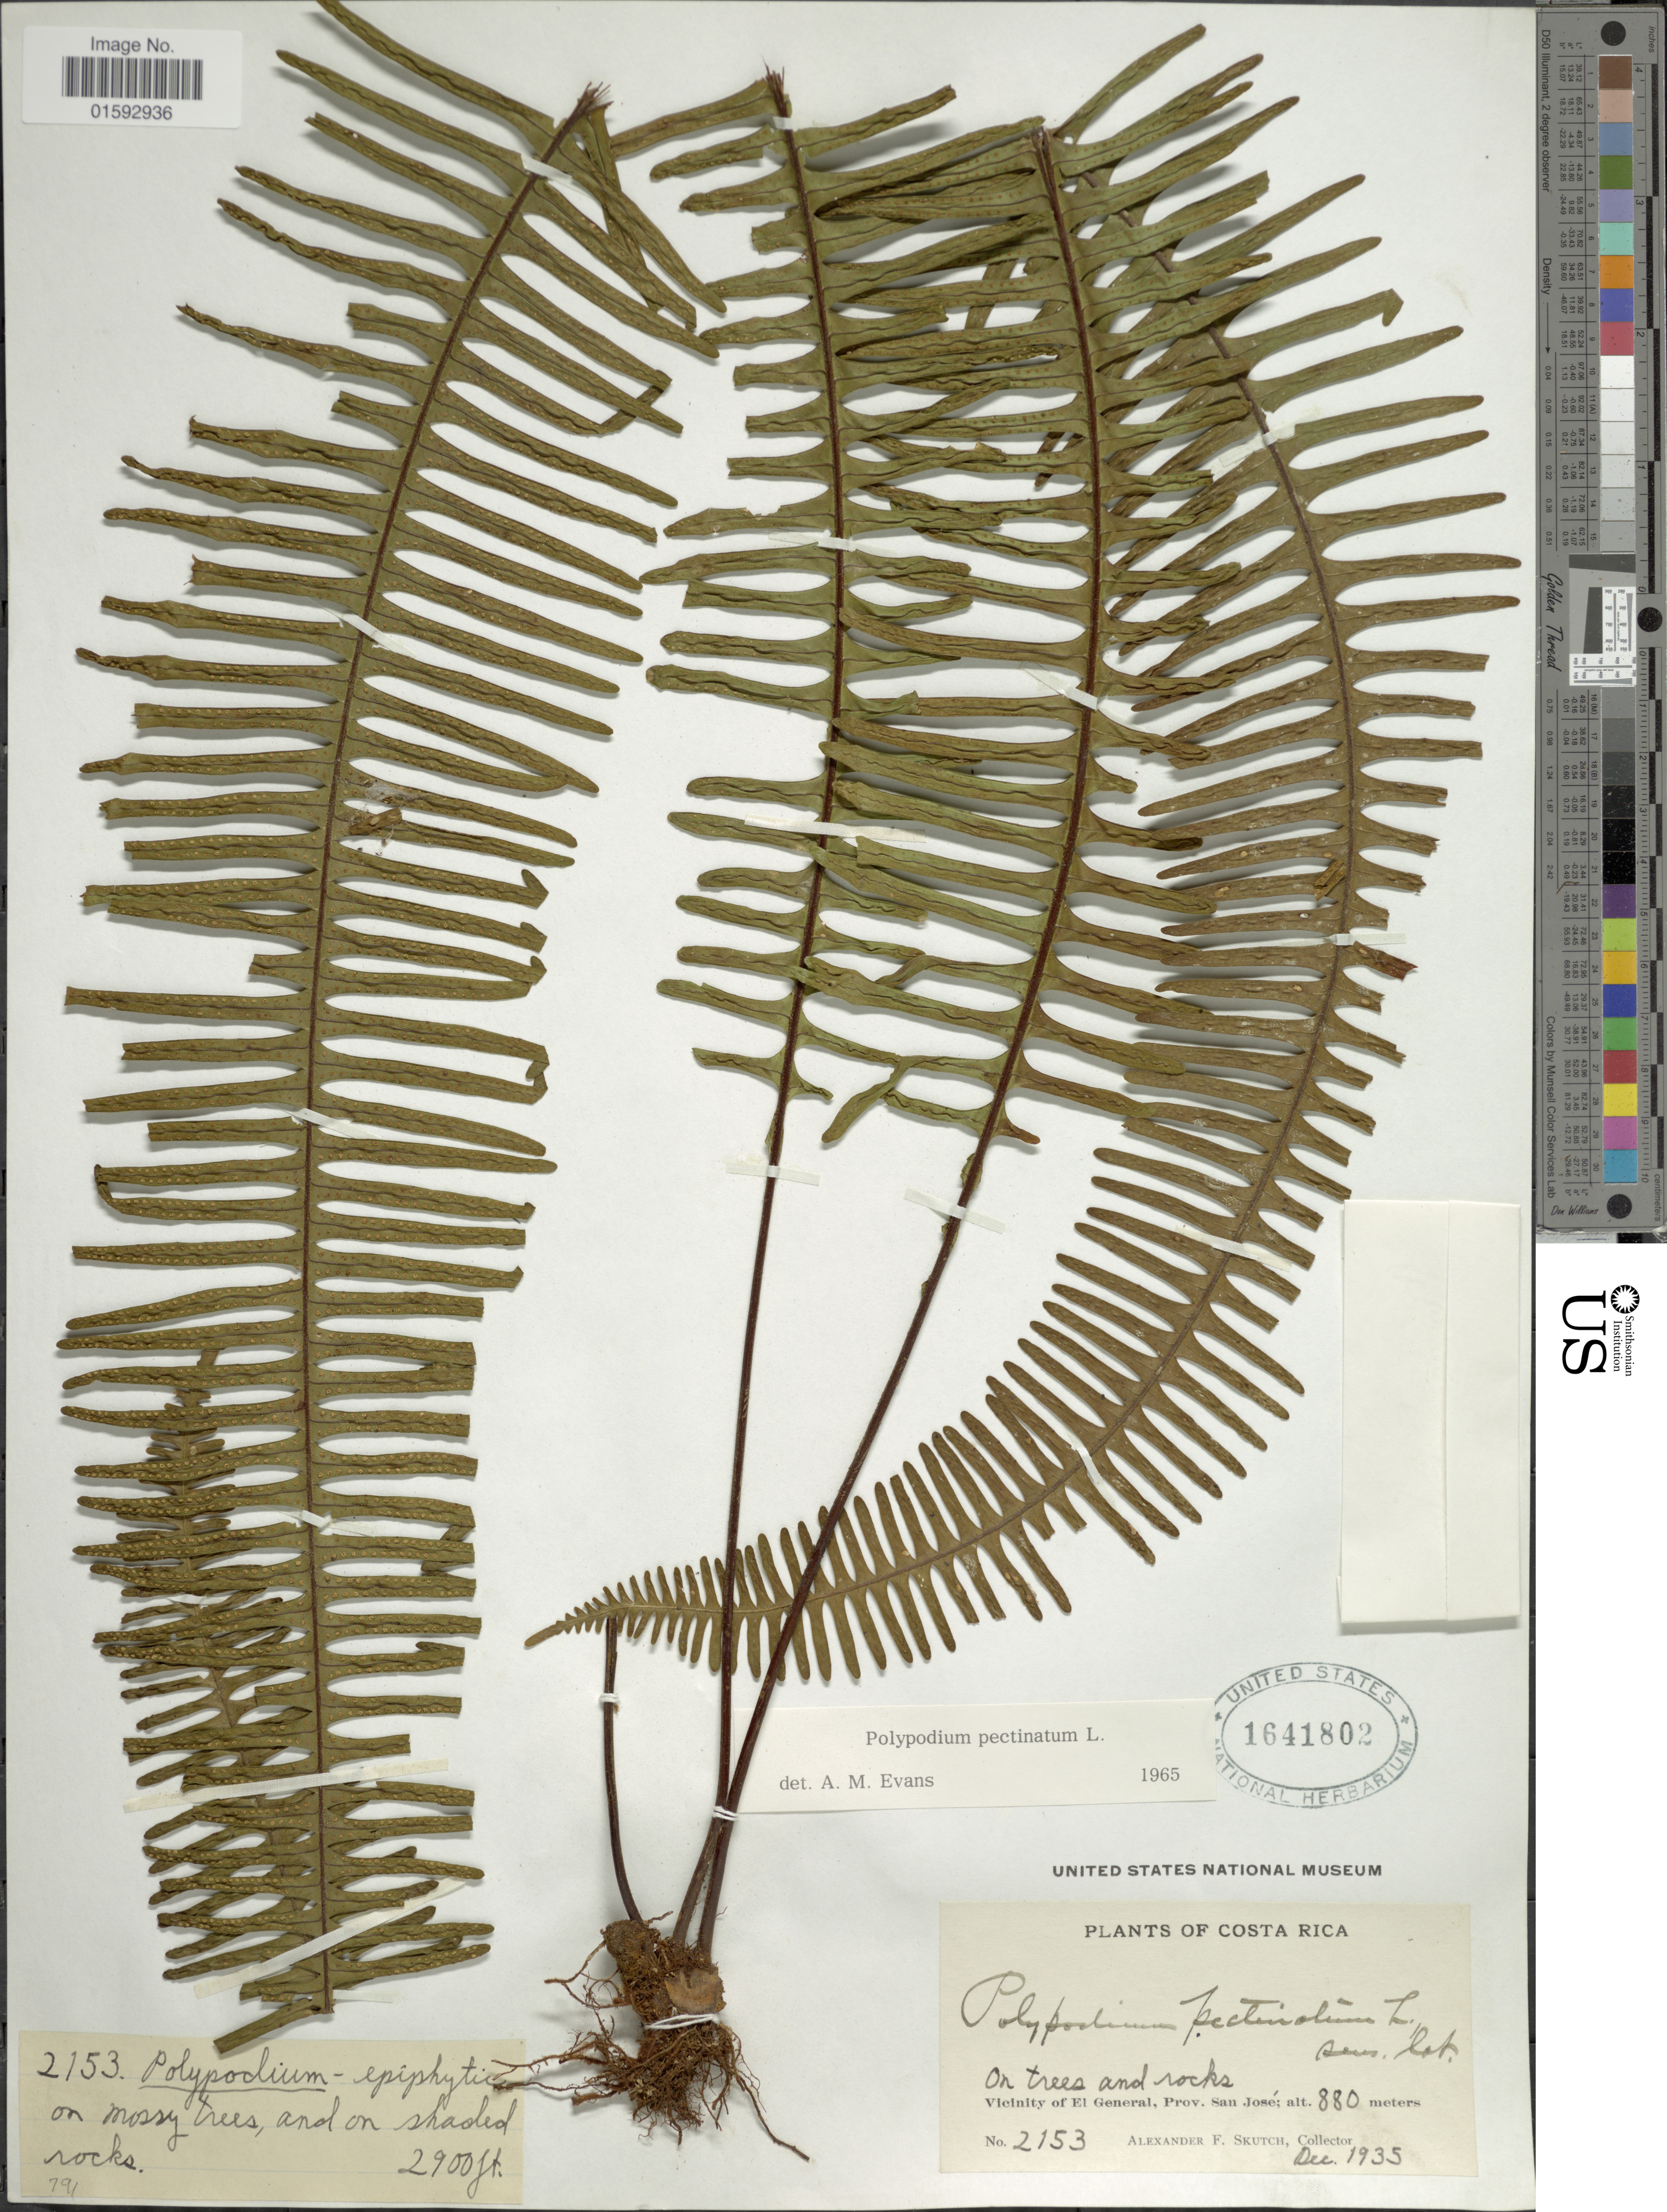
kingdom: Plantae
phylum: Tracheophyta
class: Polypodiopsida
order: Polypodiales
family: Polypodiaceae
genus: Pecluma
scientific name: Pecluma pectinata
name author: (L.) M.G. Price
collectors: A. F. Skutch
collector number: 2153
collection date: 1935-12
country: Costa Rica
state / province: San José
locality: Vicinity of El General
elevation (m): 880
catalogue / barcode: US 1641802